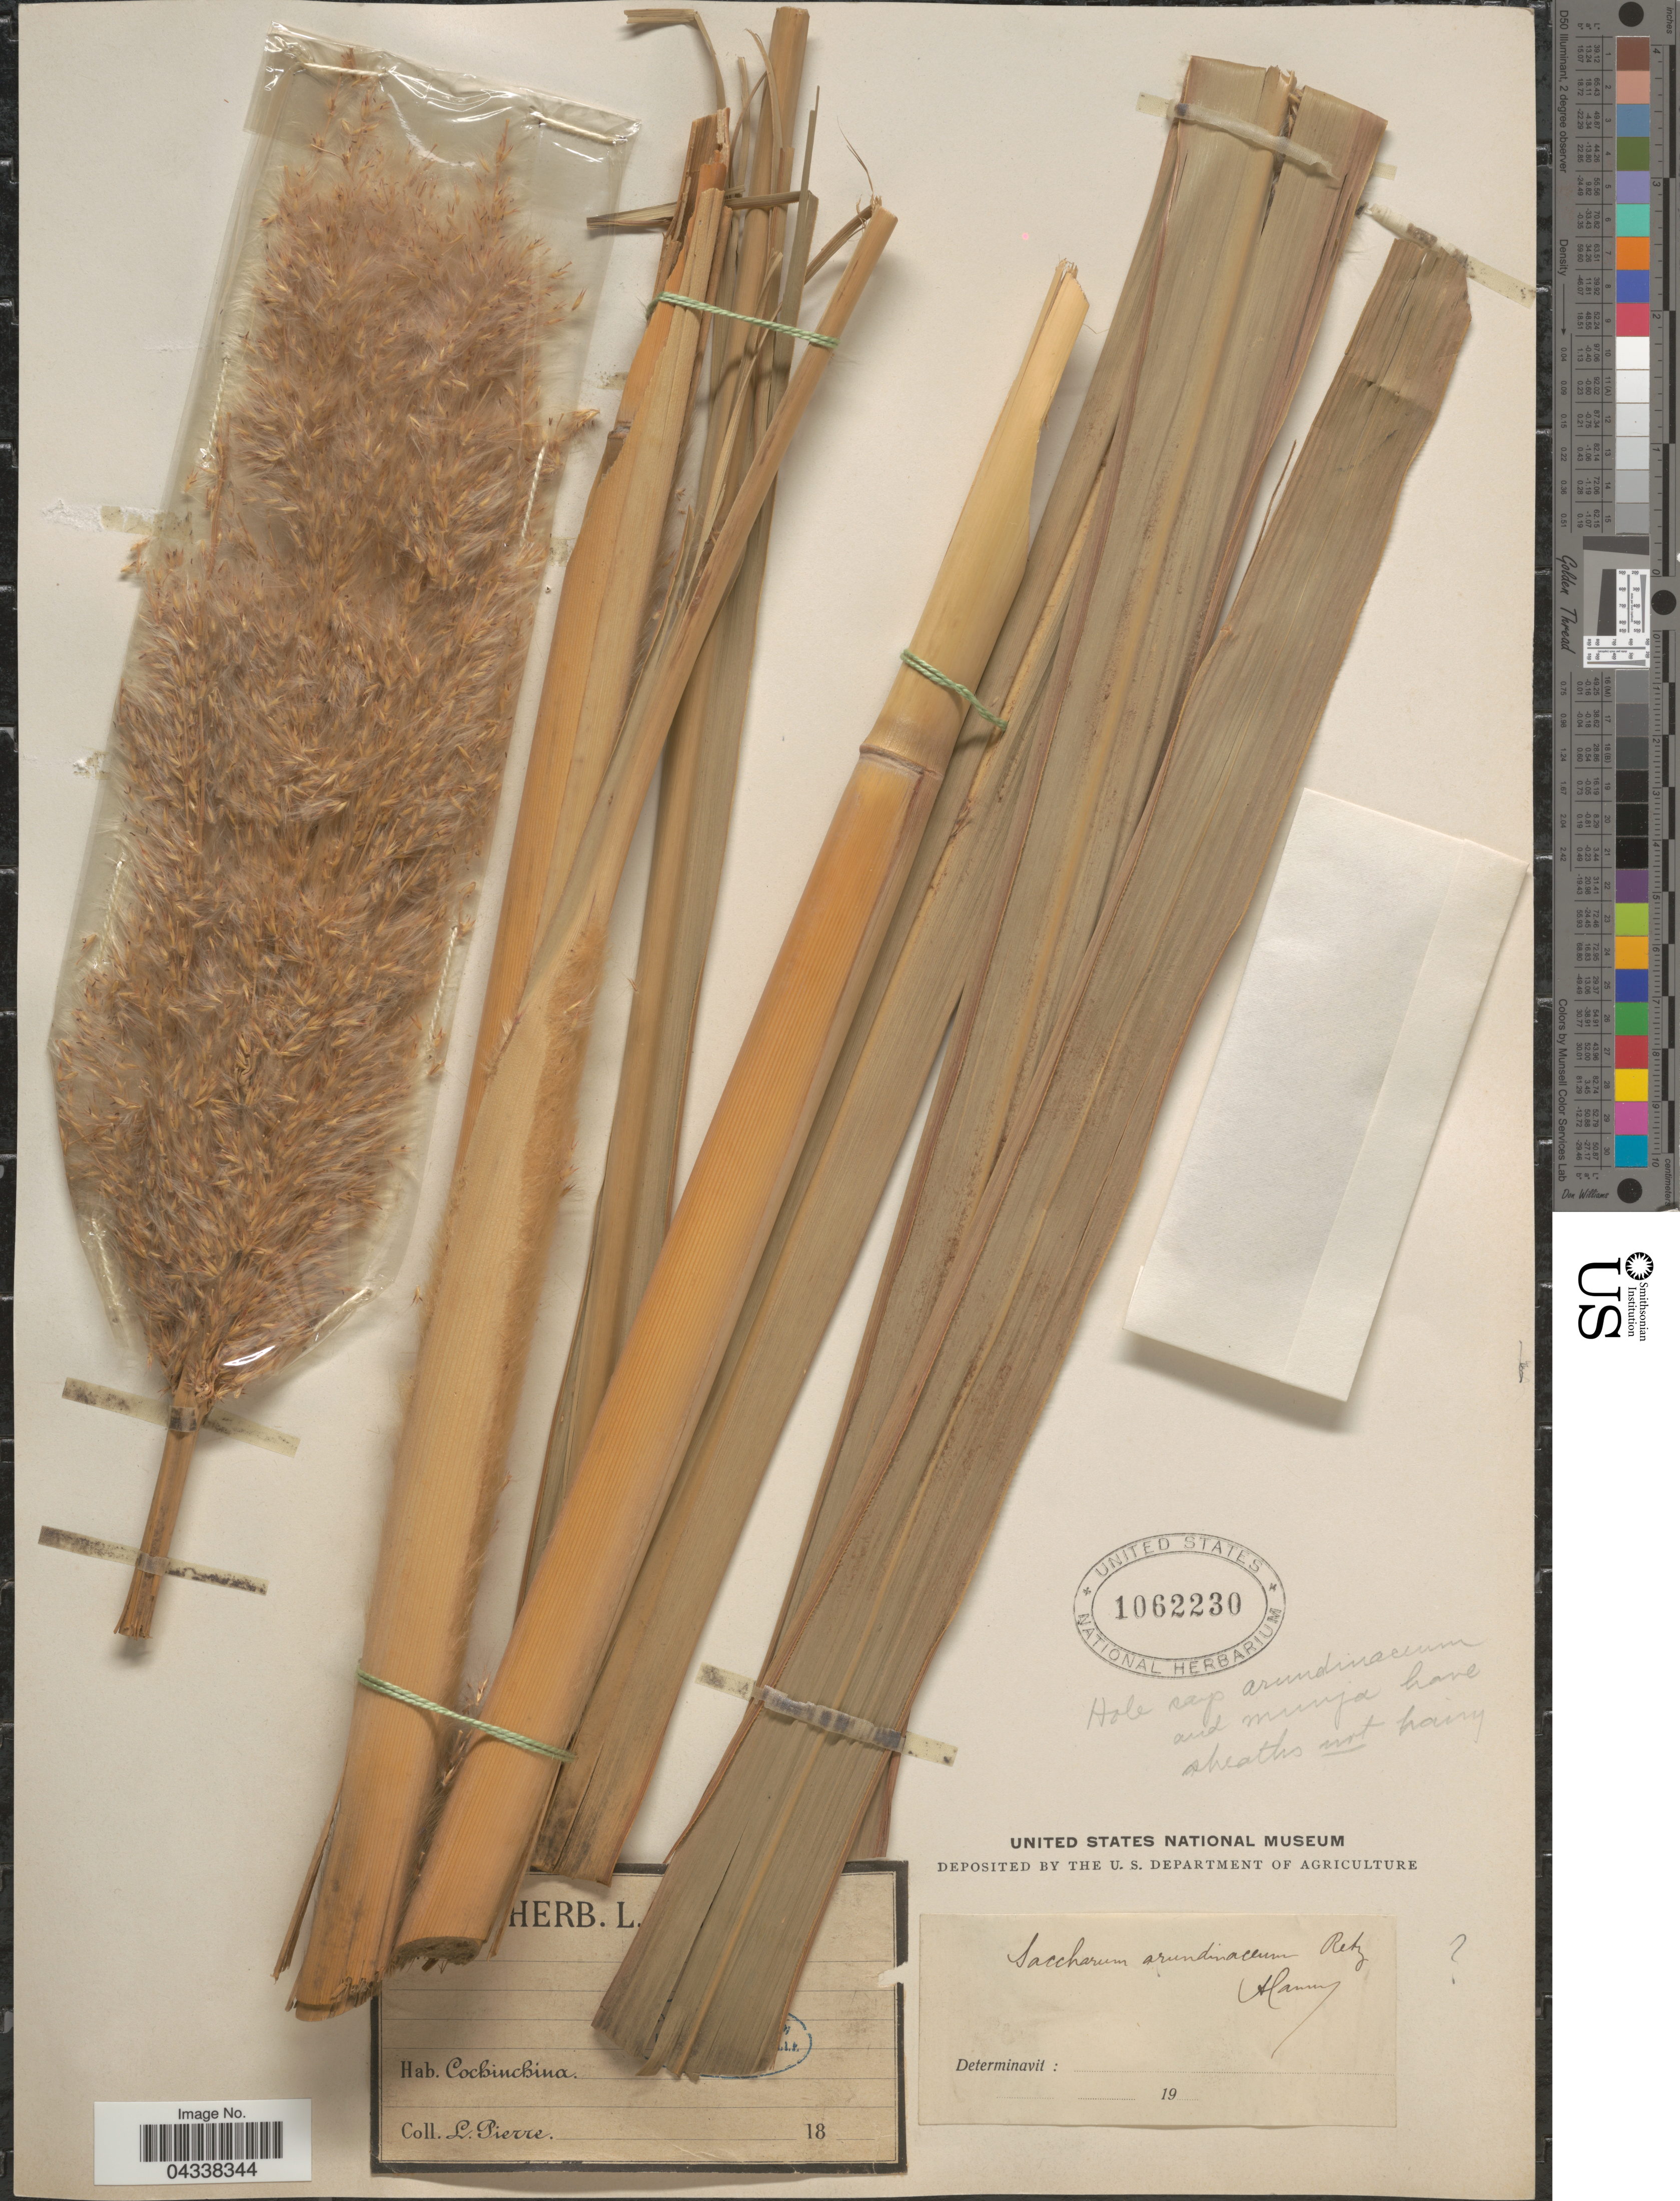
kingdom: Plantae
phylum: Tracheophyta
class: Liliopsida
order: Poales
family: Poaceae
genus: Tripidium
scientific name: Tripidium arundinaceum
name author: (Retz.) Welker et al.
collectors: L. Pierre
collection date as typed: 18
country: Vietnam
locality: Cochinchina.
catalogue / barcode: US 1062230